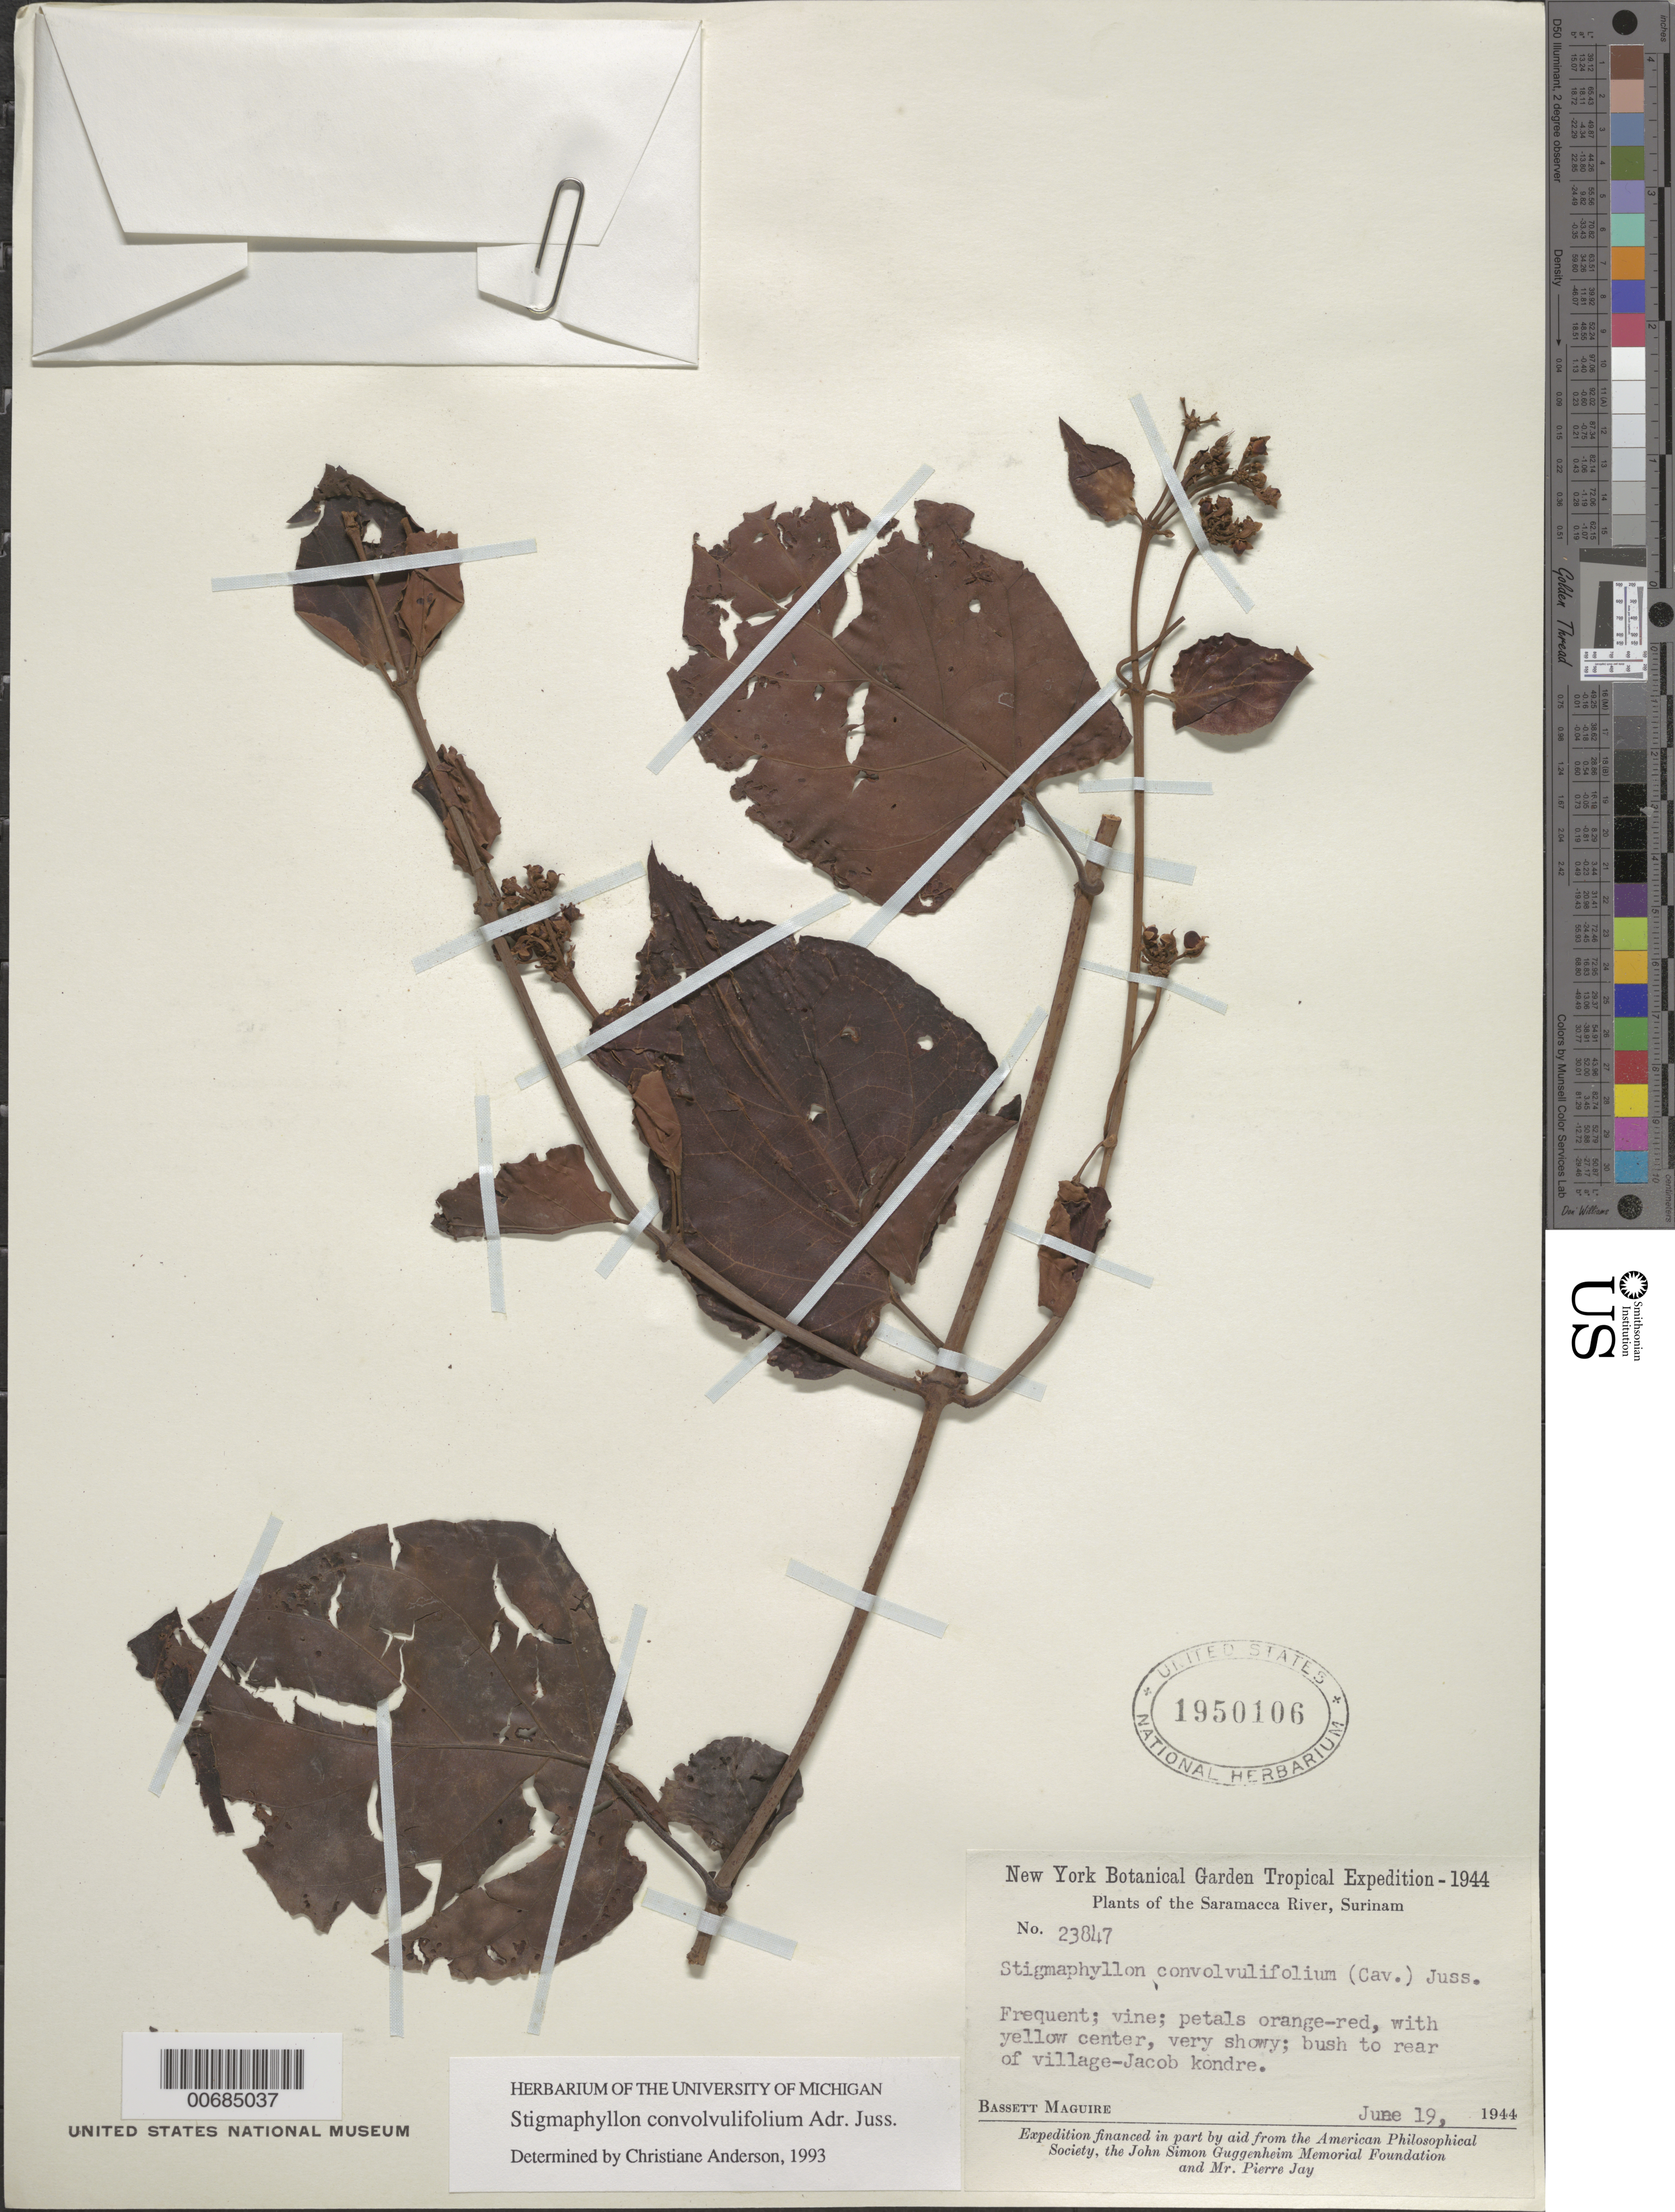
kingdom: Plantae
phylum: Tracheophyta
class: Magnoliopsida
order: Malpighiales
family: Malpighiaceae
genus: Stigmaphyllon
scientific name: Stigmaphyllon convolvulifolium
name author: A. Juss.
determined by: Anderson, C.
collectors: B. Maguire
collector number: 23847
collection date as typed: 19-Jun-44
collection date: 1944-06-19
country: Suriname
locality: Jacob Kondre village, Saramacca River headwaters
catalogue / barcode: US 1950106